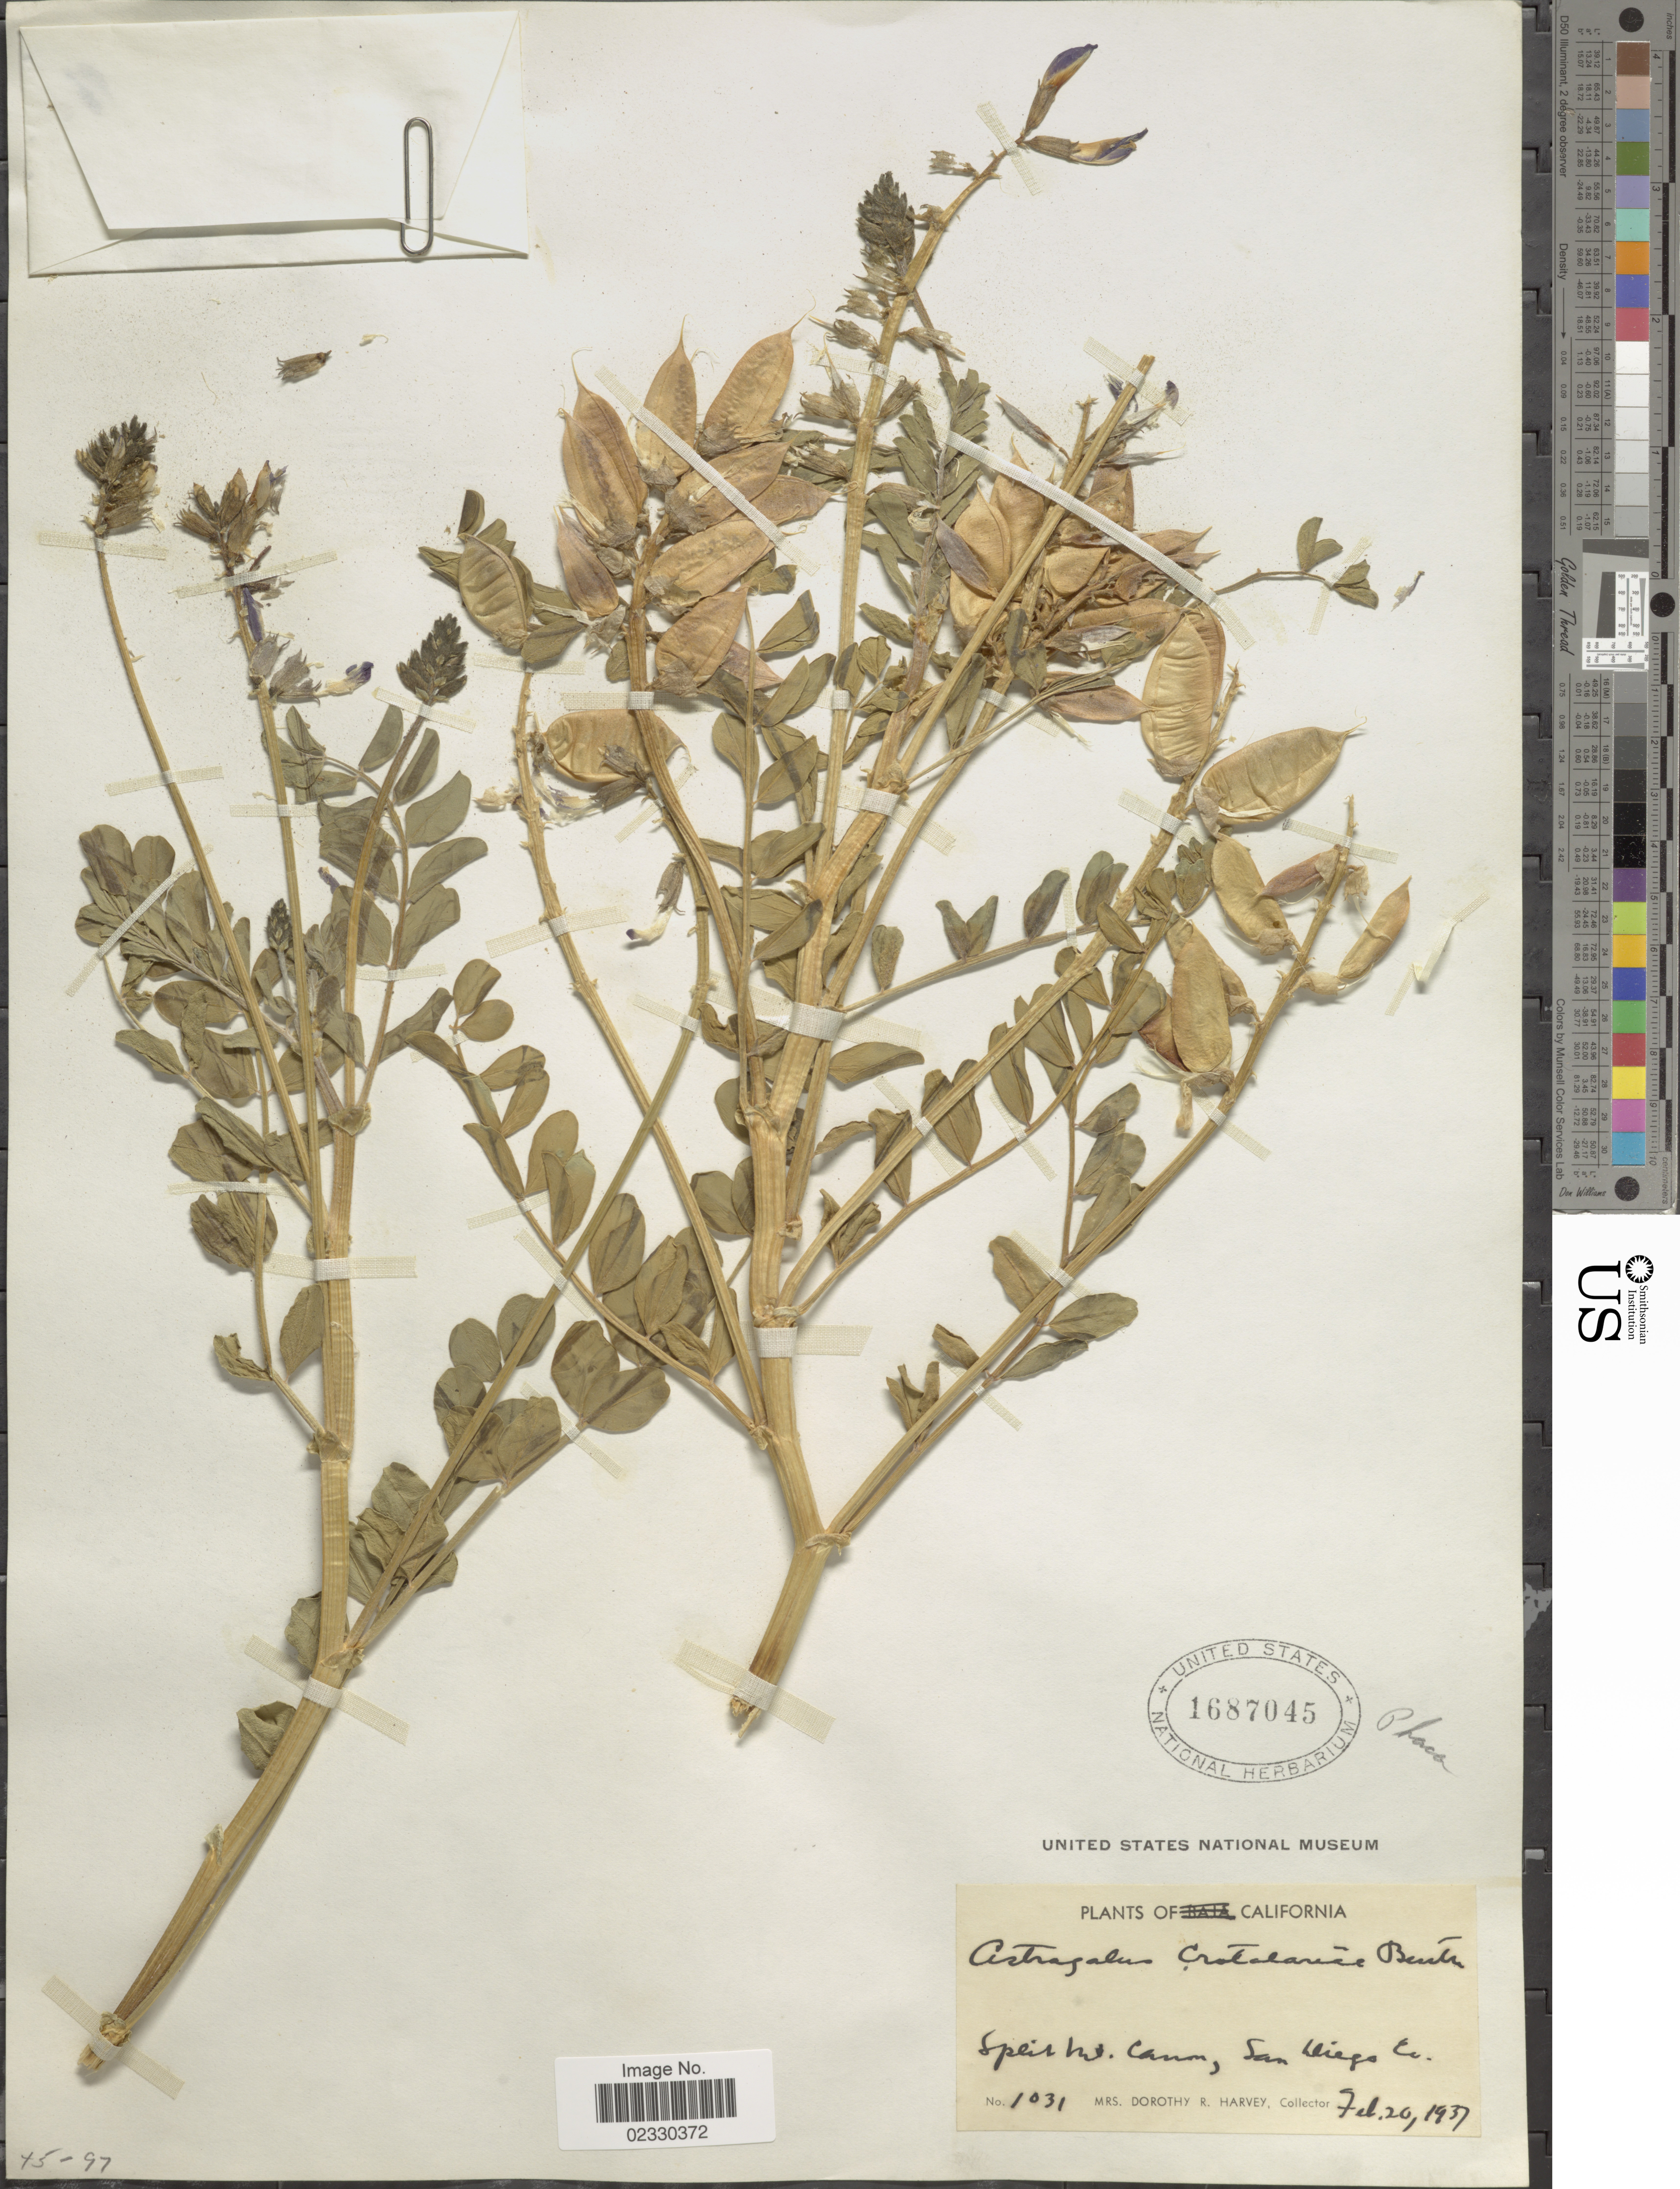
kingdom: Plantae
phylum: Tracheophyta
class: Magnoliopsida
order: Fabales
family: Fabaceae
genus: Astragalus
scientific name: Astragalus crotalariae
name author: A. Gray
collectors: Harvey, Mrs. D. R.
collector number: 1031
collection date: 1937-02-20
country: United States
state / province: California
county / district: San Diego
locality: Split Mt. Canon, San Diego Co.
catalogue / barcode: US 1687045